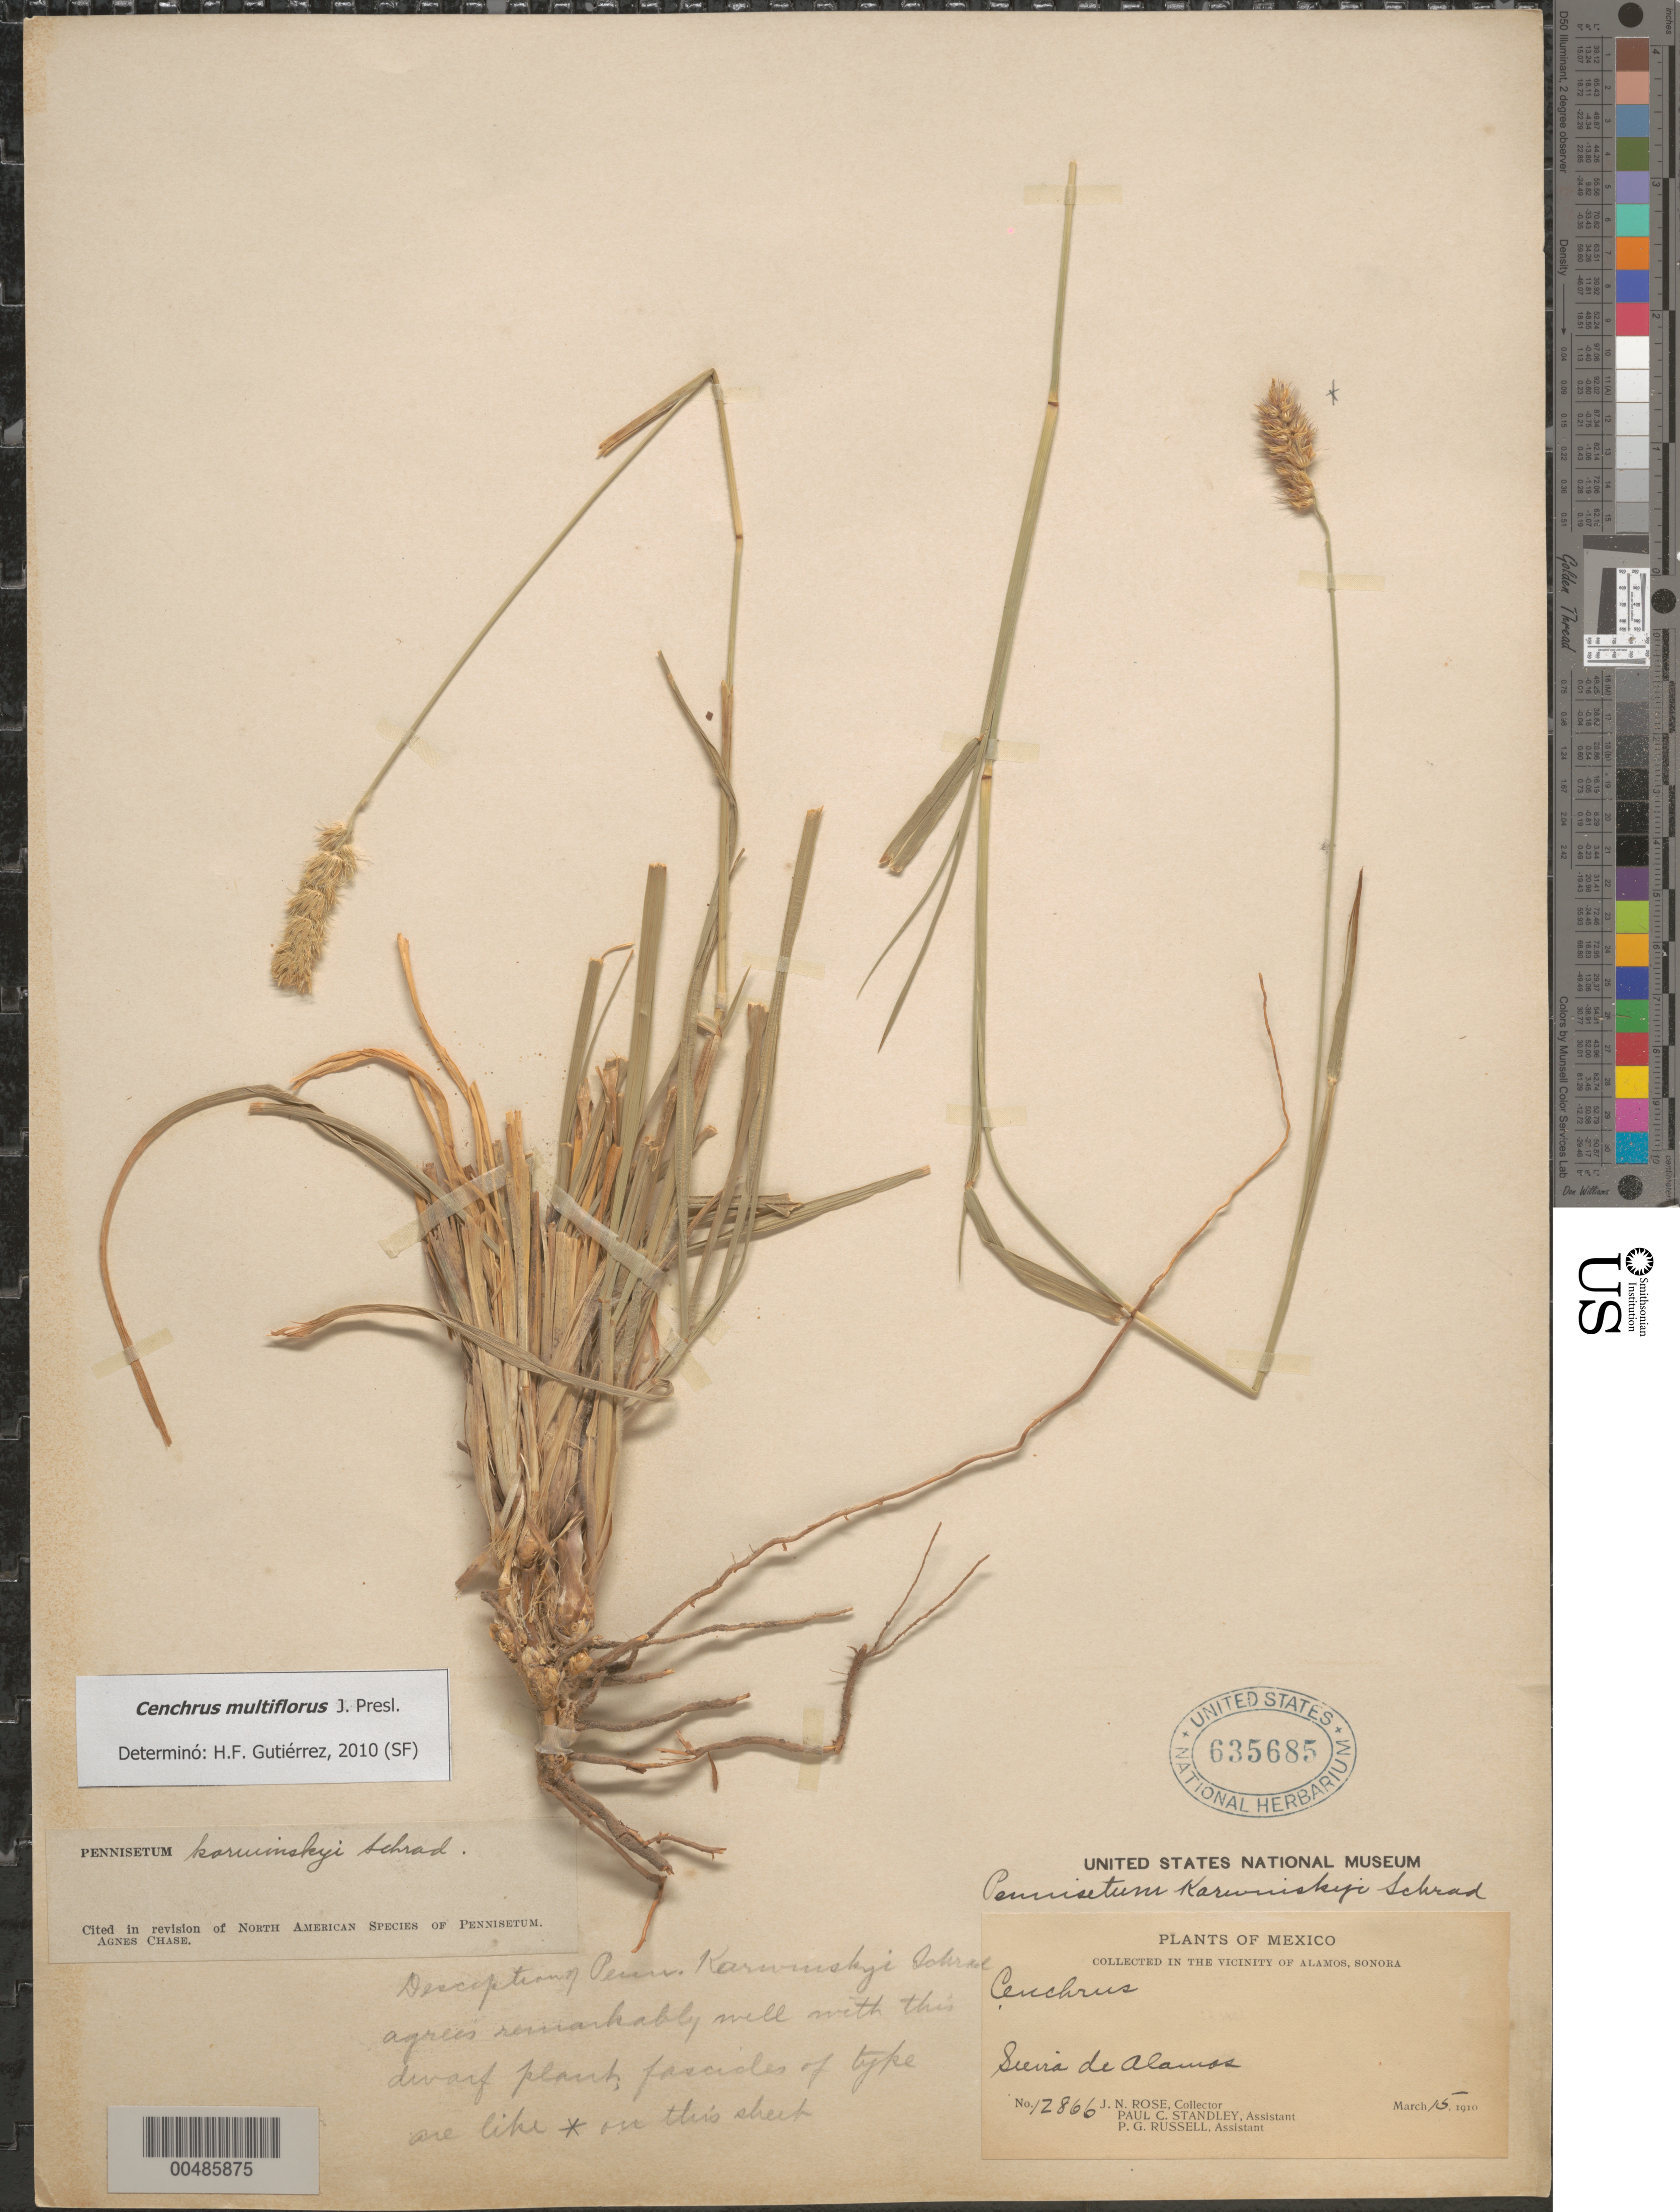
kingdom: Plantae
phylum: Tracheophyta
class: Liliopsida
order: Poales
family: Poaceae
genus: Cenchrus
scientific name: Cenchrus multiflorus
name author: C. Presl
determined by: Gutiérrez, H. F.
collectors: J. N. Rose, P. C. Standley & P. G. Russell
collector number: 12866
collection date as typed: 15 Mar 1910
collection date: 1910-03-15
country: Mexico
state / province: Sonora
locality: Vicinity of Alamos, Sierra de Alamos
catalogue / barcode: US 635685